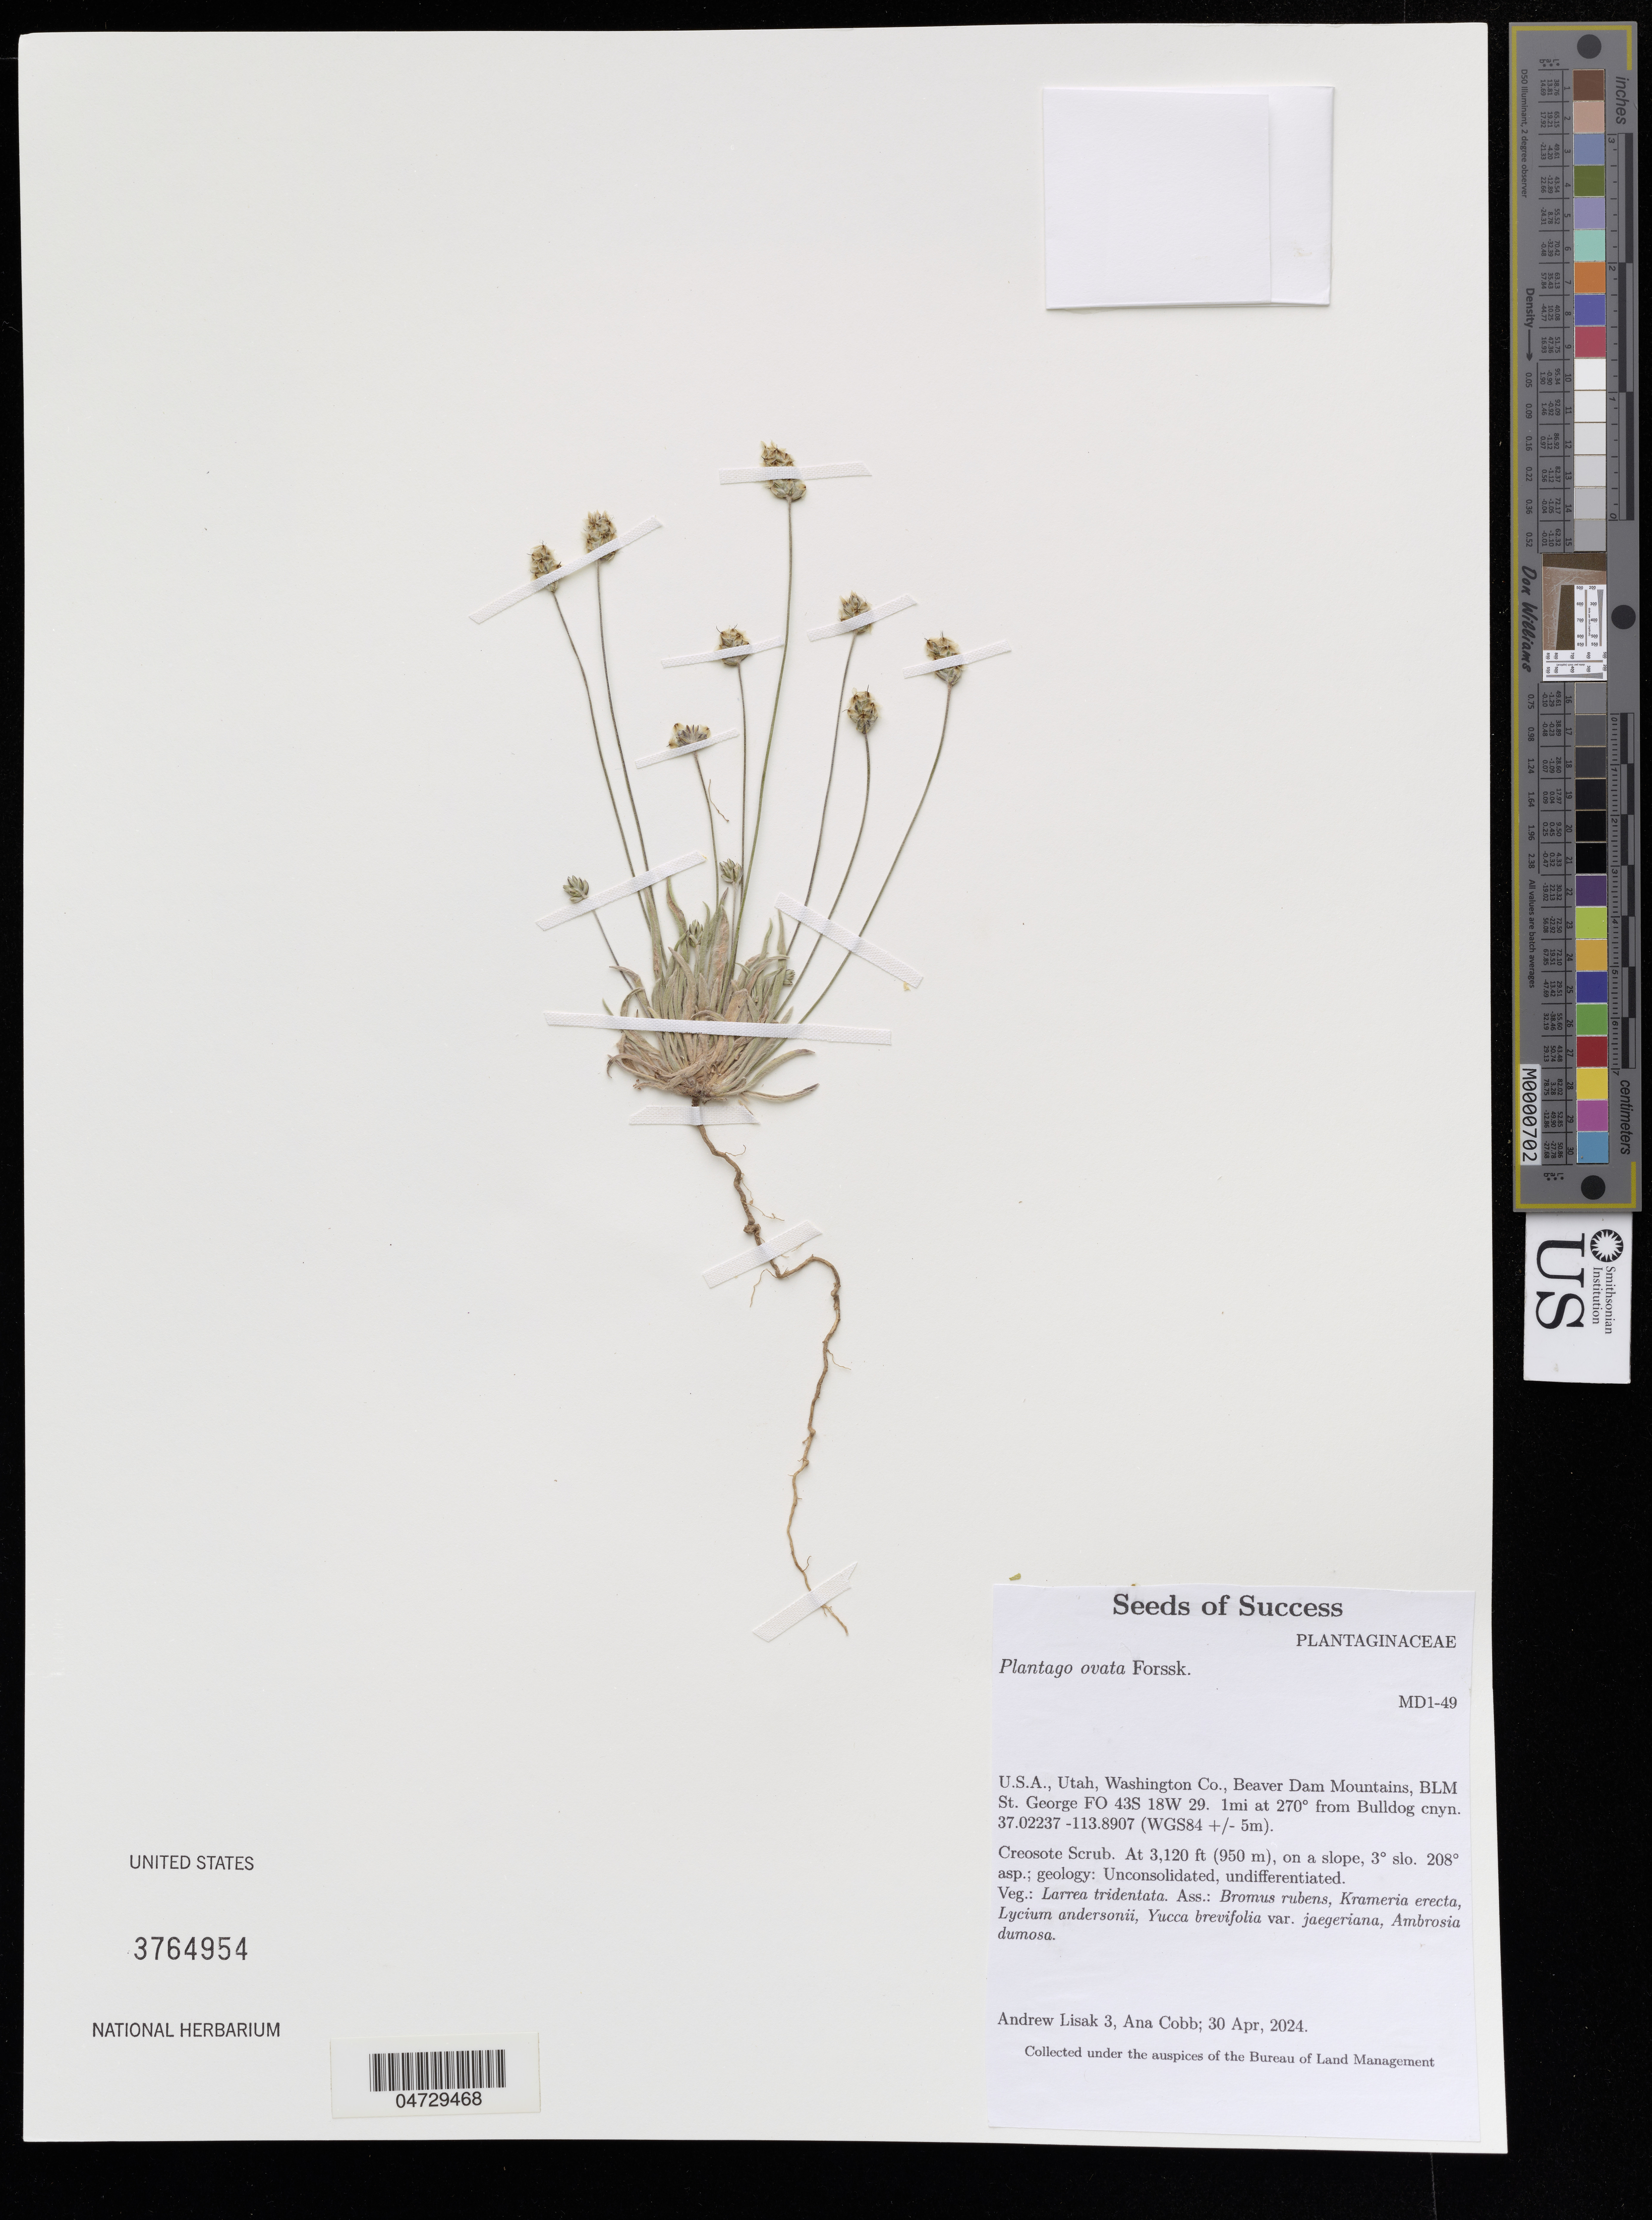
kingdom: Plantae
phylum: Tracheophyta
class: Magnoliopsida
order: Lamiales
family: Plantaginaceae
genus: Plantago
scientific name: Plantago ovata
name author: Forssk.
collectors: A. Lisak & A. Cobb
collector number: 3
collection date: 2024-04-30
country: United States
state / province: Utah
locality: Washington Co., Beaver Dam Mountains, BLM St. George FO 43S 18W 29. 1mi at 270° from Bulldog cnyn. (WGS84 +/- 5m).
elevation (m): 951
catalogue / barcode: US 3764954